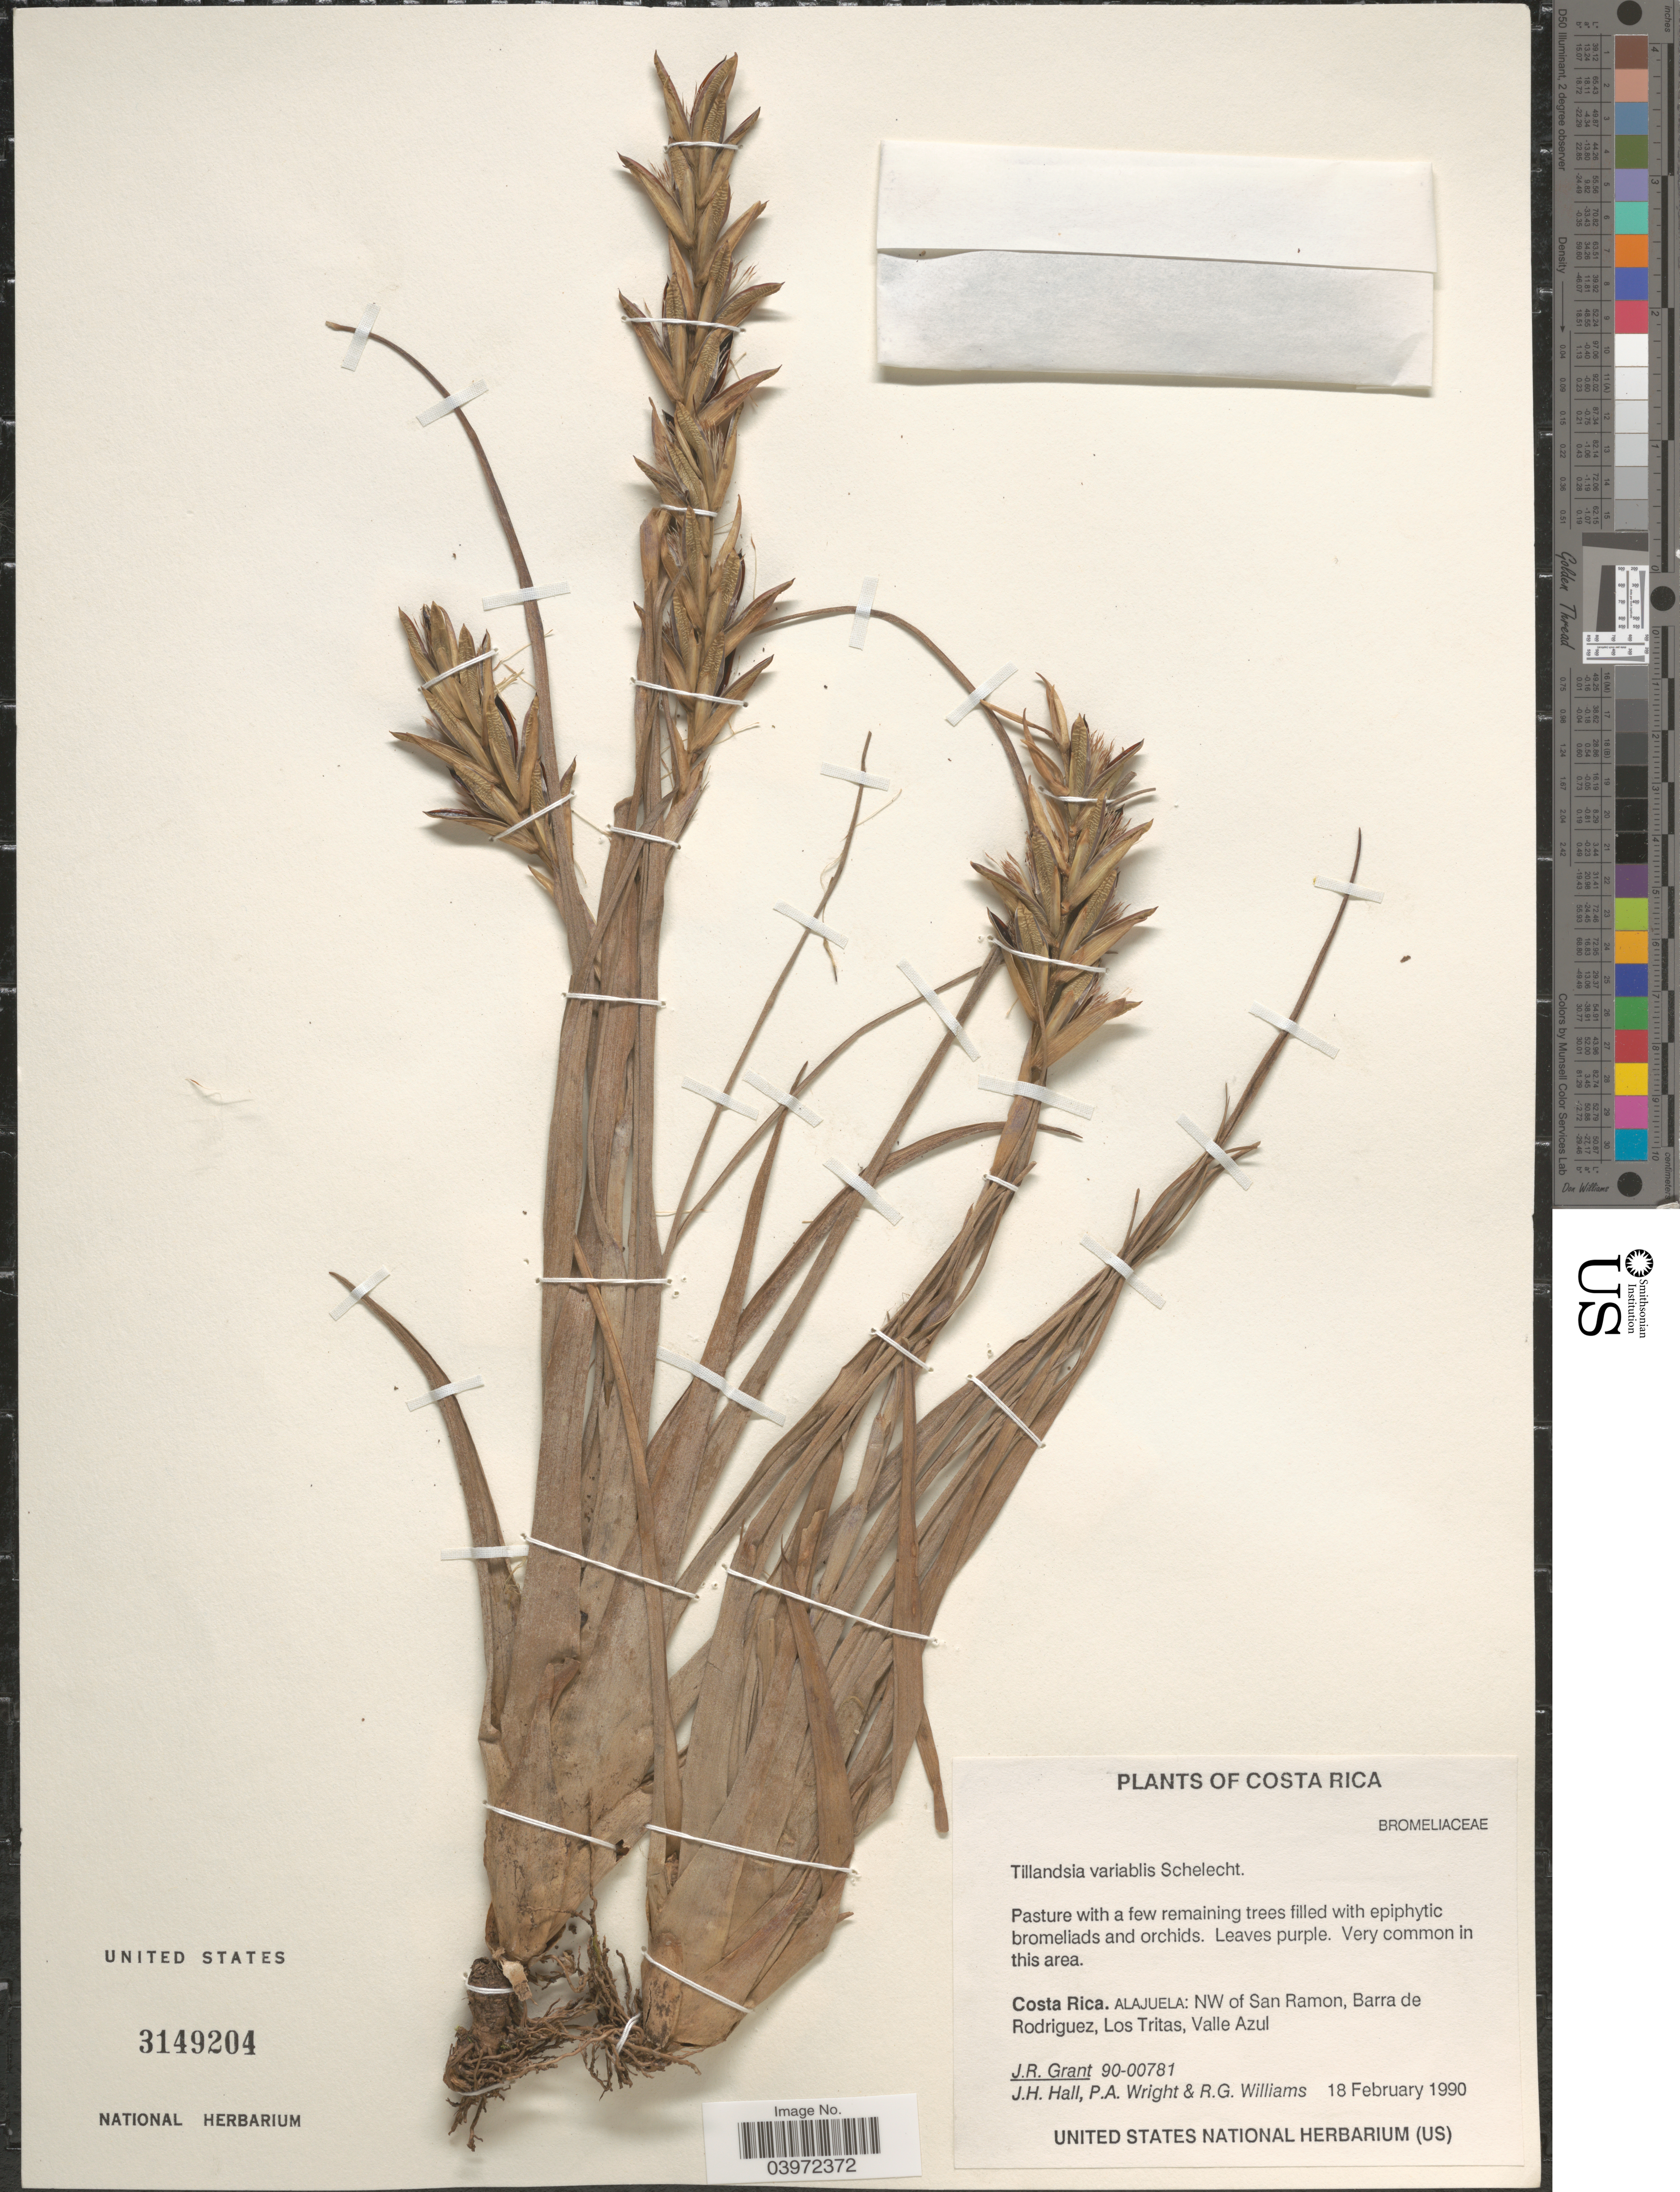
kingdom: Plantae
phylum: Tracheophyta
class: Liliopsida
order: Poales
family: Bromeliaceae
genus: Tillandsia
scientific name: Tillandsia variabilis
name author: Schltdl.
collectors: J. Grant, J. Hall, P. A. Wright & R. G. Williams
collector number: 90-00781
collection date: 1990-02-18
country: Costa Rica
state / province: Alajuela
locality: NW of San Ramon, Barra de Rodriguez, Los Tritas, Valle Azul.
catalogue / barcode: US 3149204